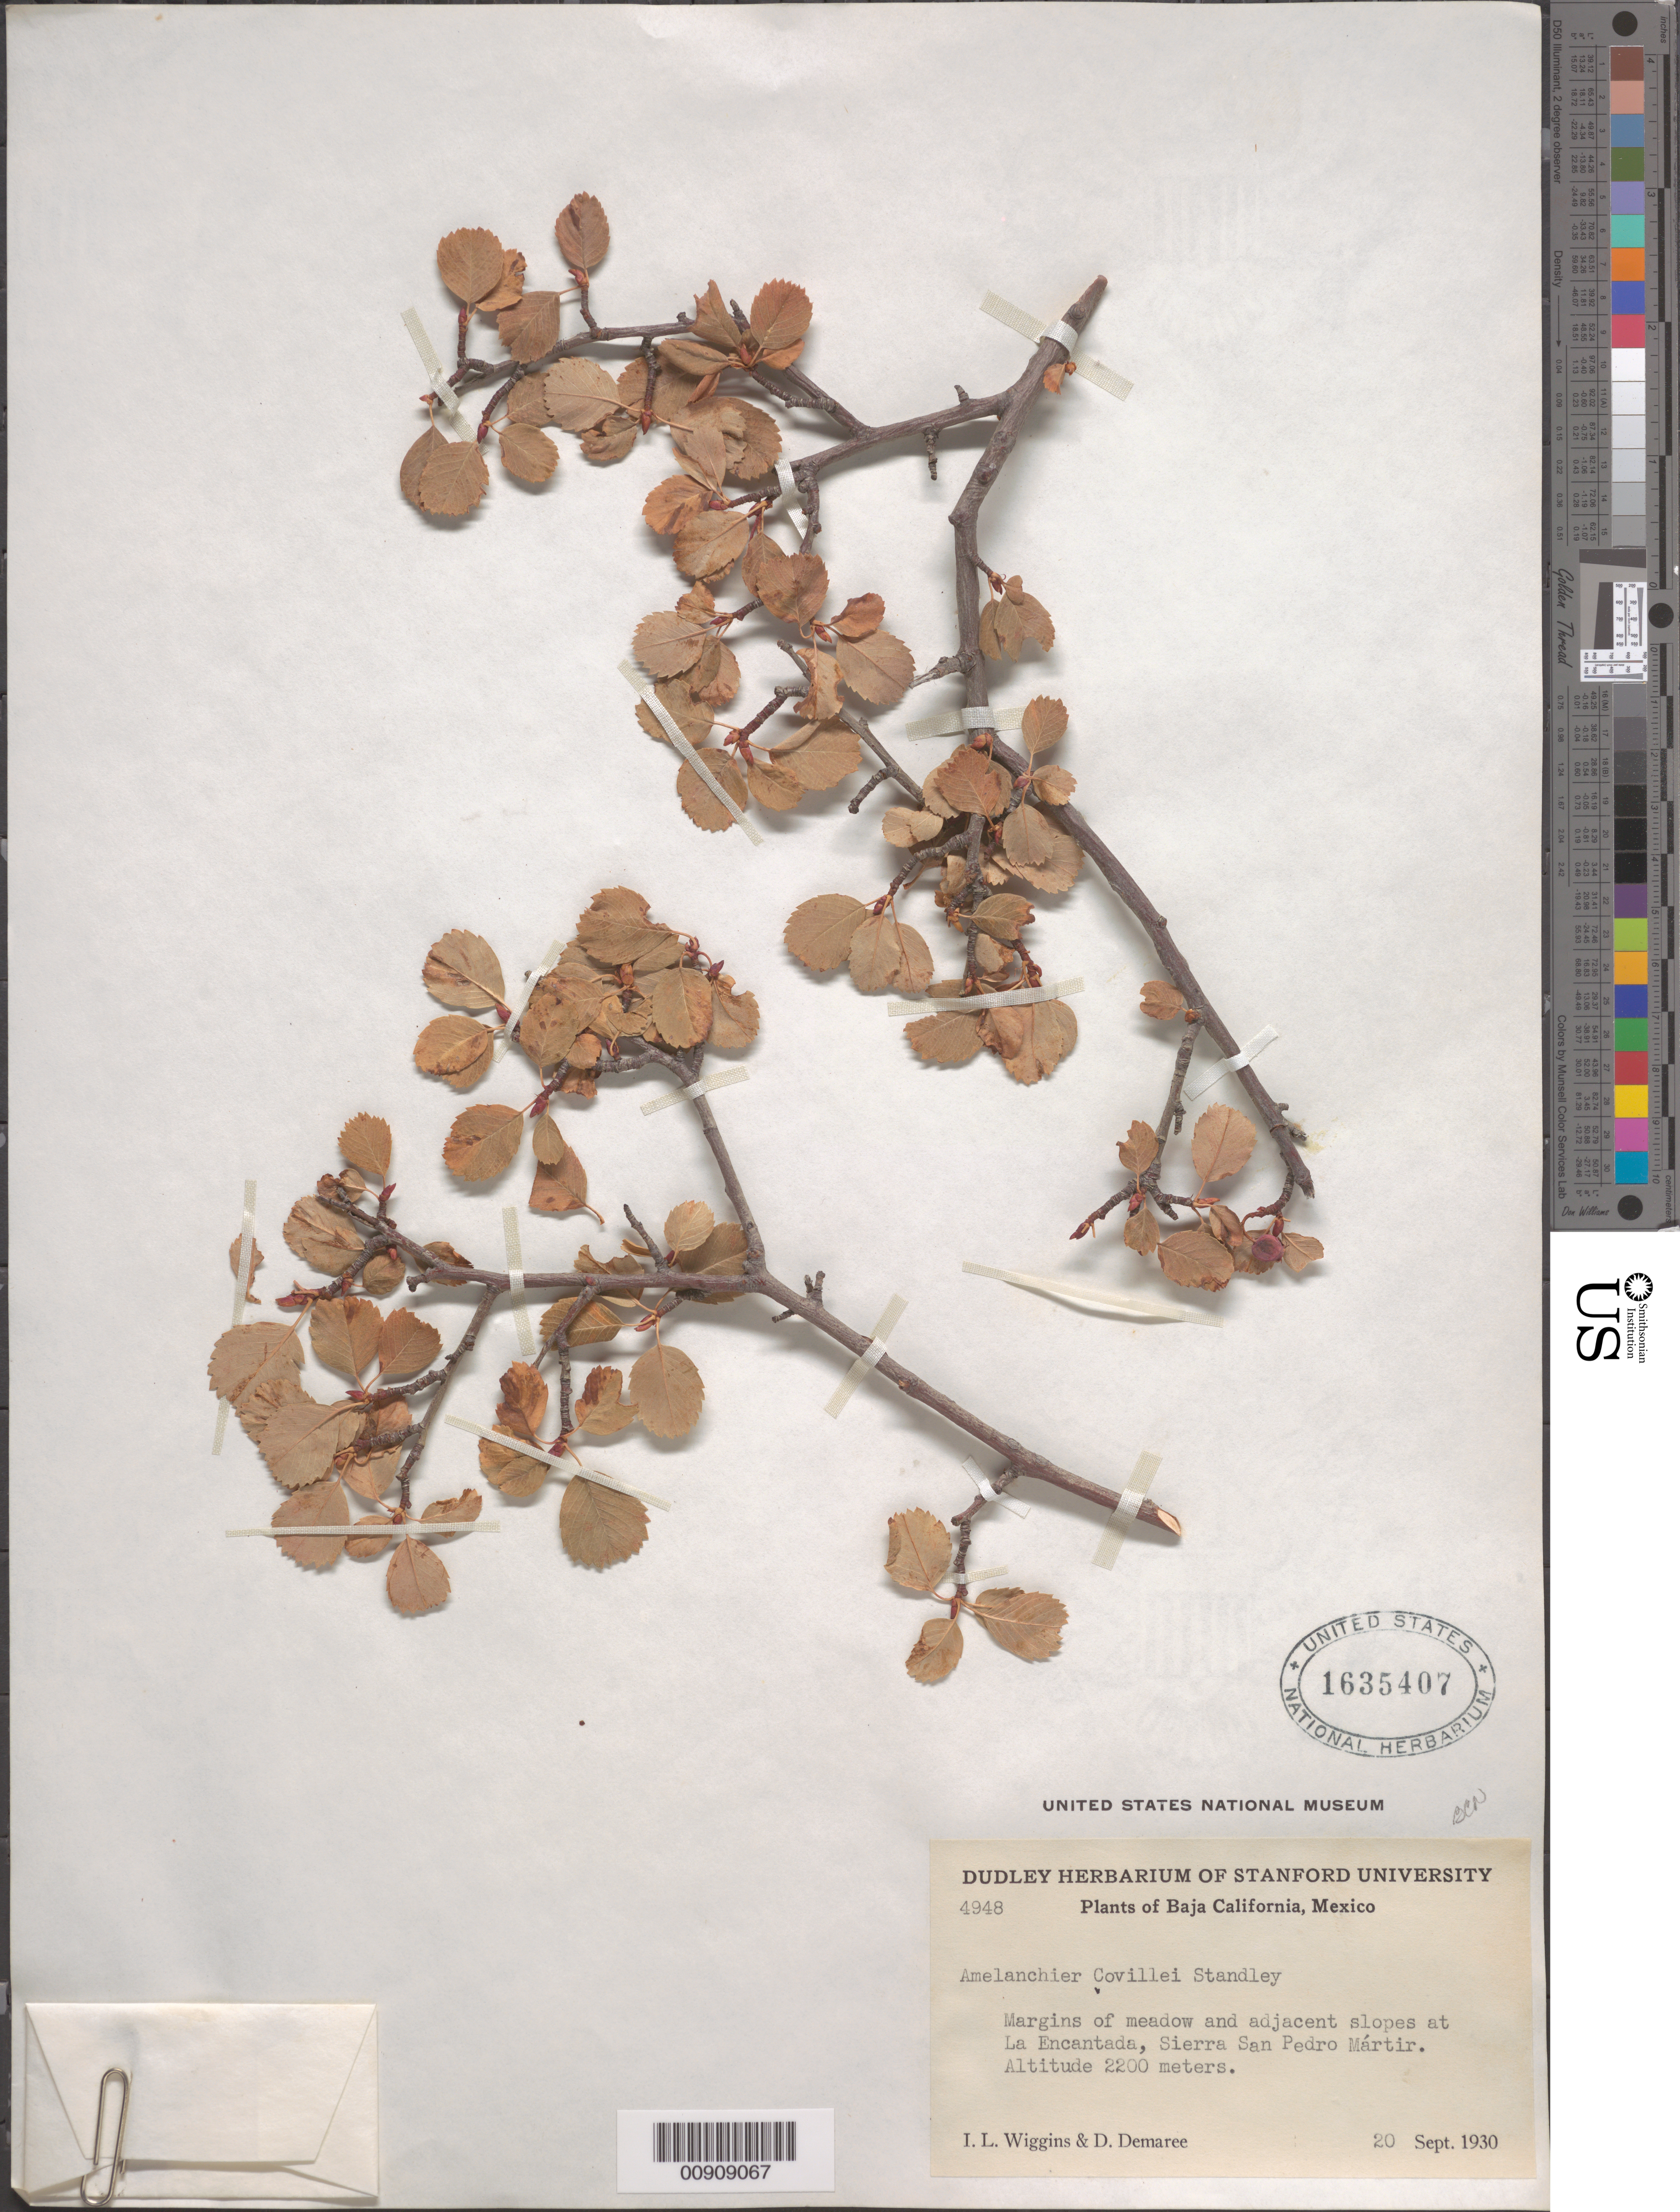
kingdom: Plantae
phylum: Tracheophyta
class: Magnoliopsida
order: Rosales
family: Rosaceae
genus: Amelanchier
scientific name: Amelanchier utahensis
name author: Koehne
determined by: Strong, Mark T., (BOT), Smithsonian Institution - National Museum of Natural History (UNITED STATES)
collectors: I. L. Wiggins & D. Demaree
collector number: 4948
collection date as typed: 20 Sep 1930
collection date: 1930-09-20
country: Mexico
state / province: Baja California Norte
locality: La Encantada, Sierra San Pedro Mártir.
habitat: Margins of meadow and adjacent slopes.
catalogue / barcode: US 1635407